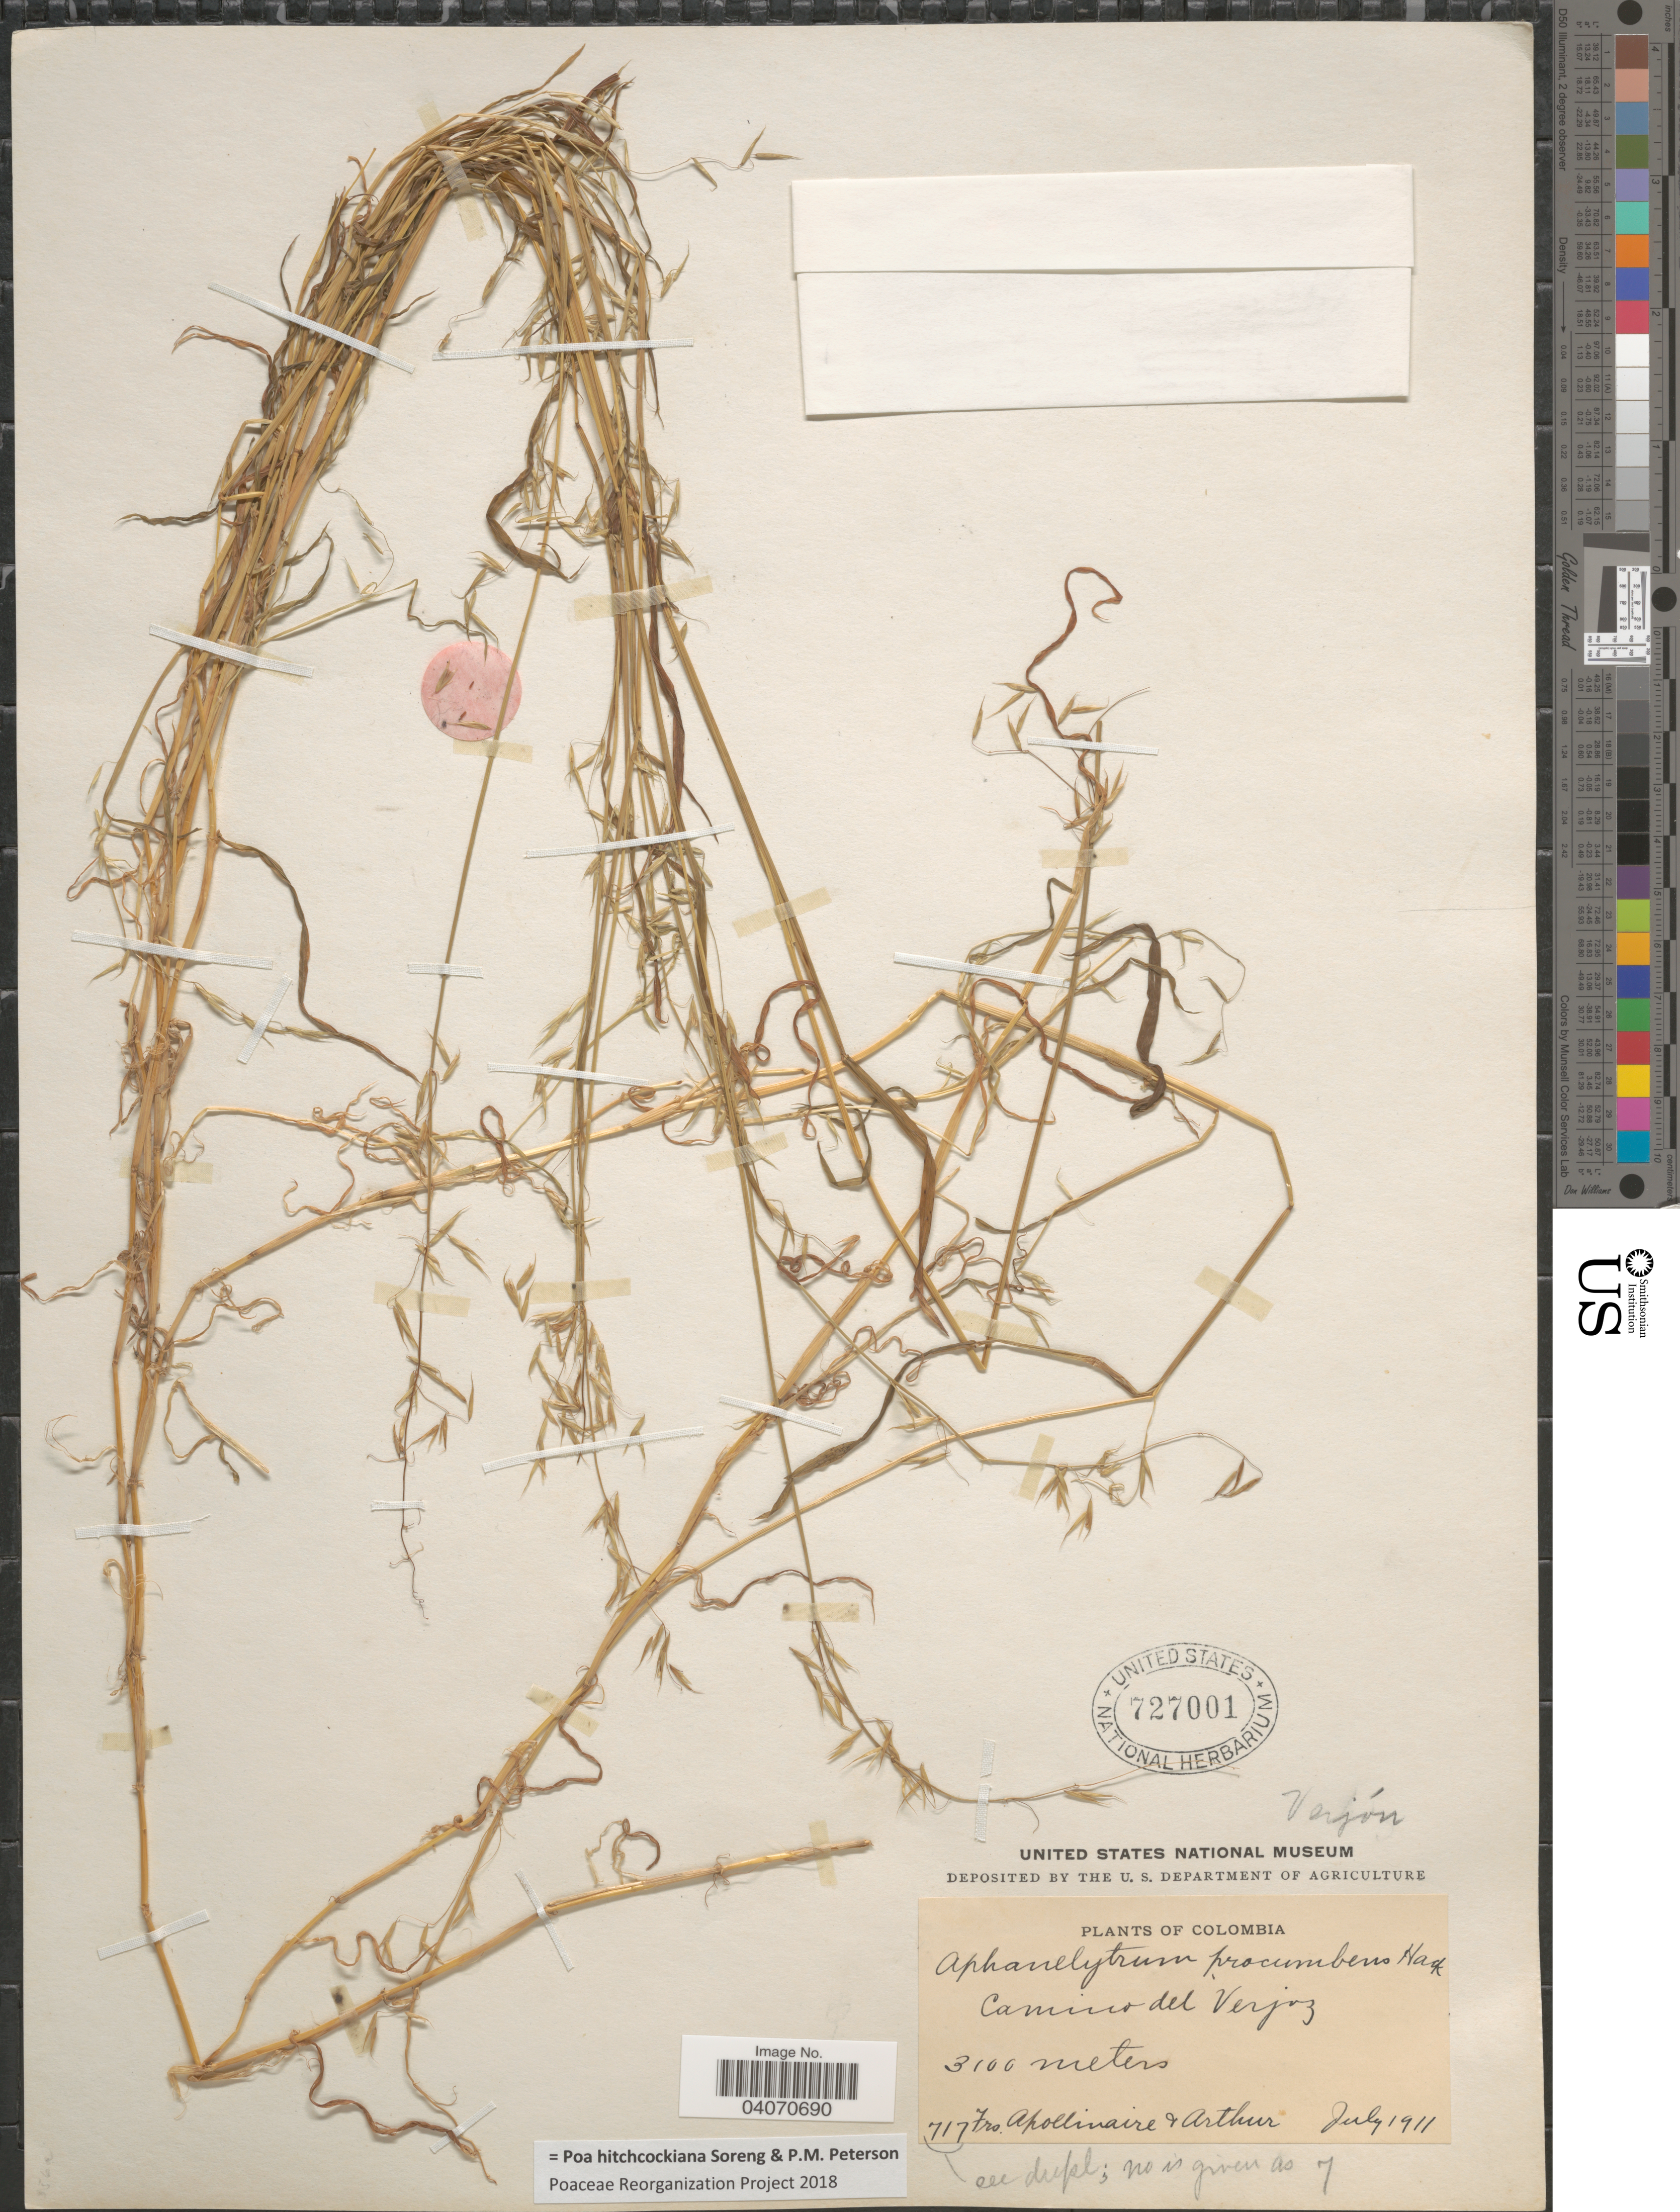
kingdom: Plantae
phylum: Tracheophyta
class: Liliopsida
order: Poales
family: Poaceae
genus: Poa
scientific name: Poa hitchcockiana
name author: Soreng & P.M. Peterson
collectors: Bro. Apollinaire & Bro. Arthur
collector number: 717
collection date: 1911-07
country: Colombia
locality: Camino del Verjoz. Verjón.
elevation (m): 3100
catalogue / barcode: US 727001